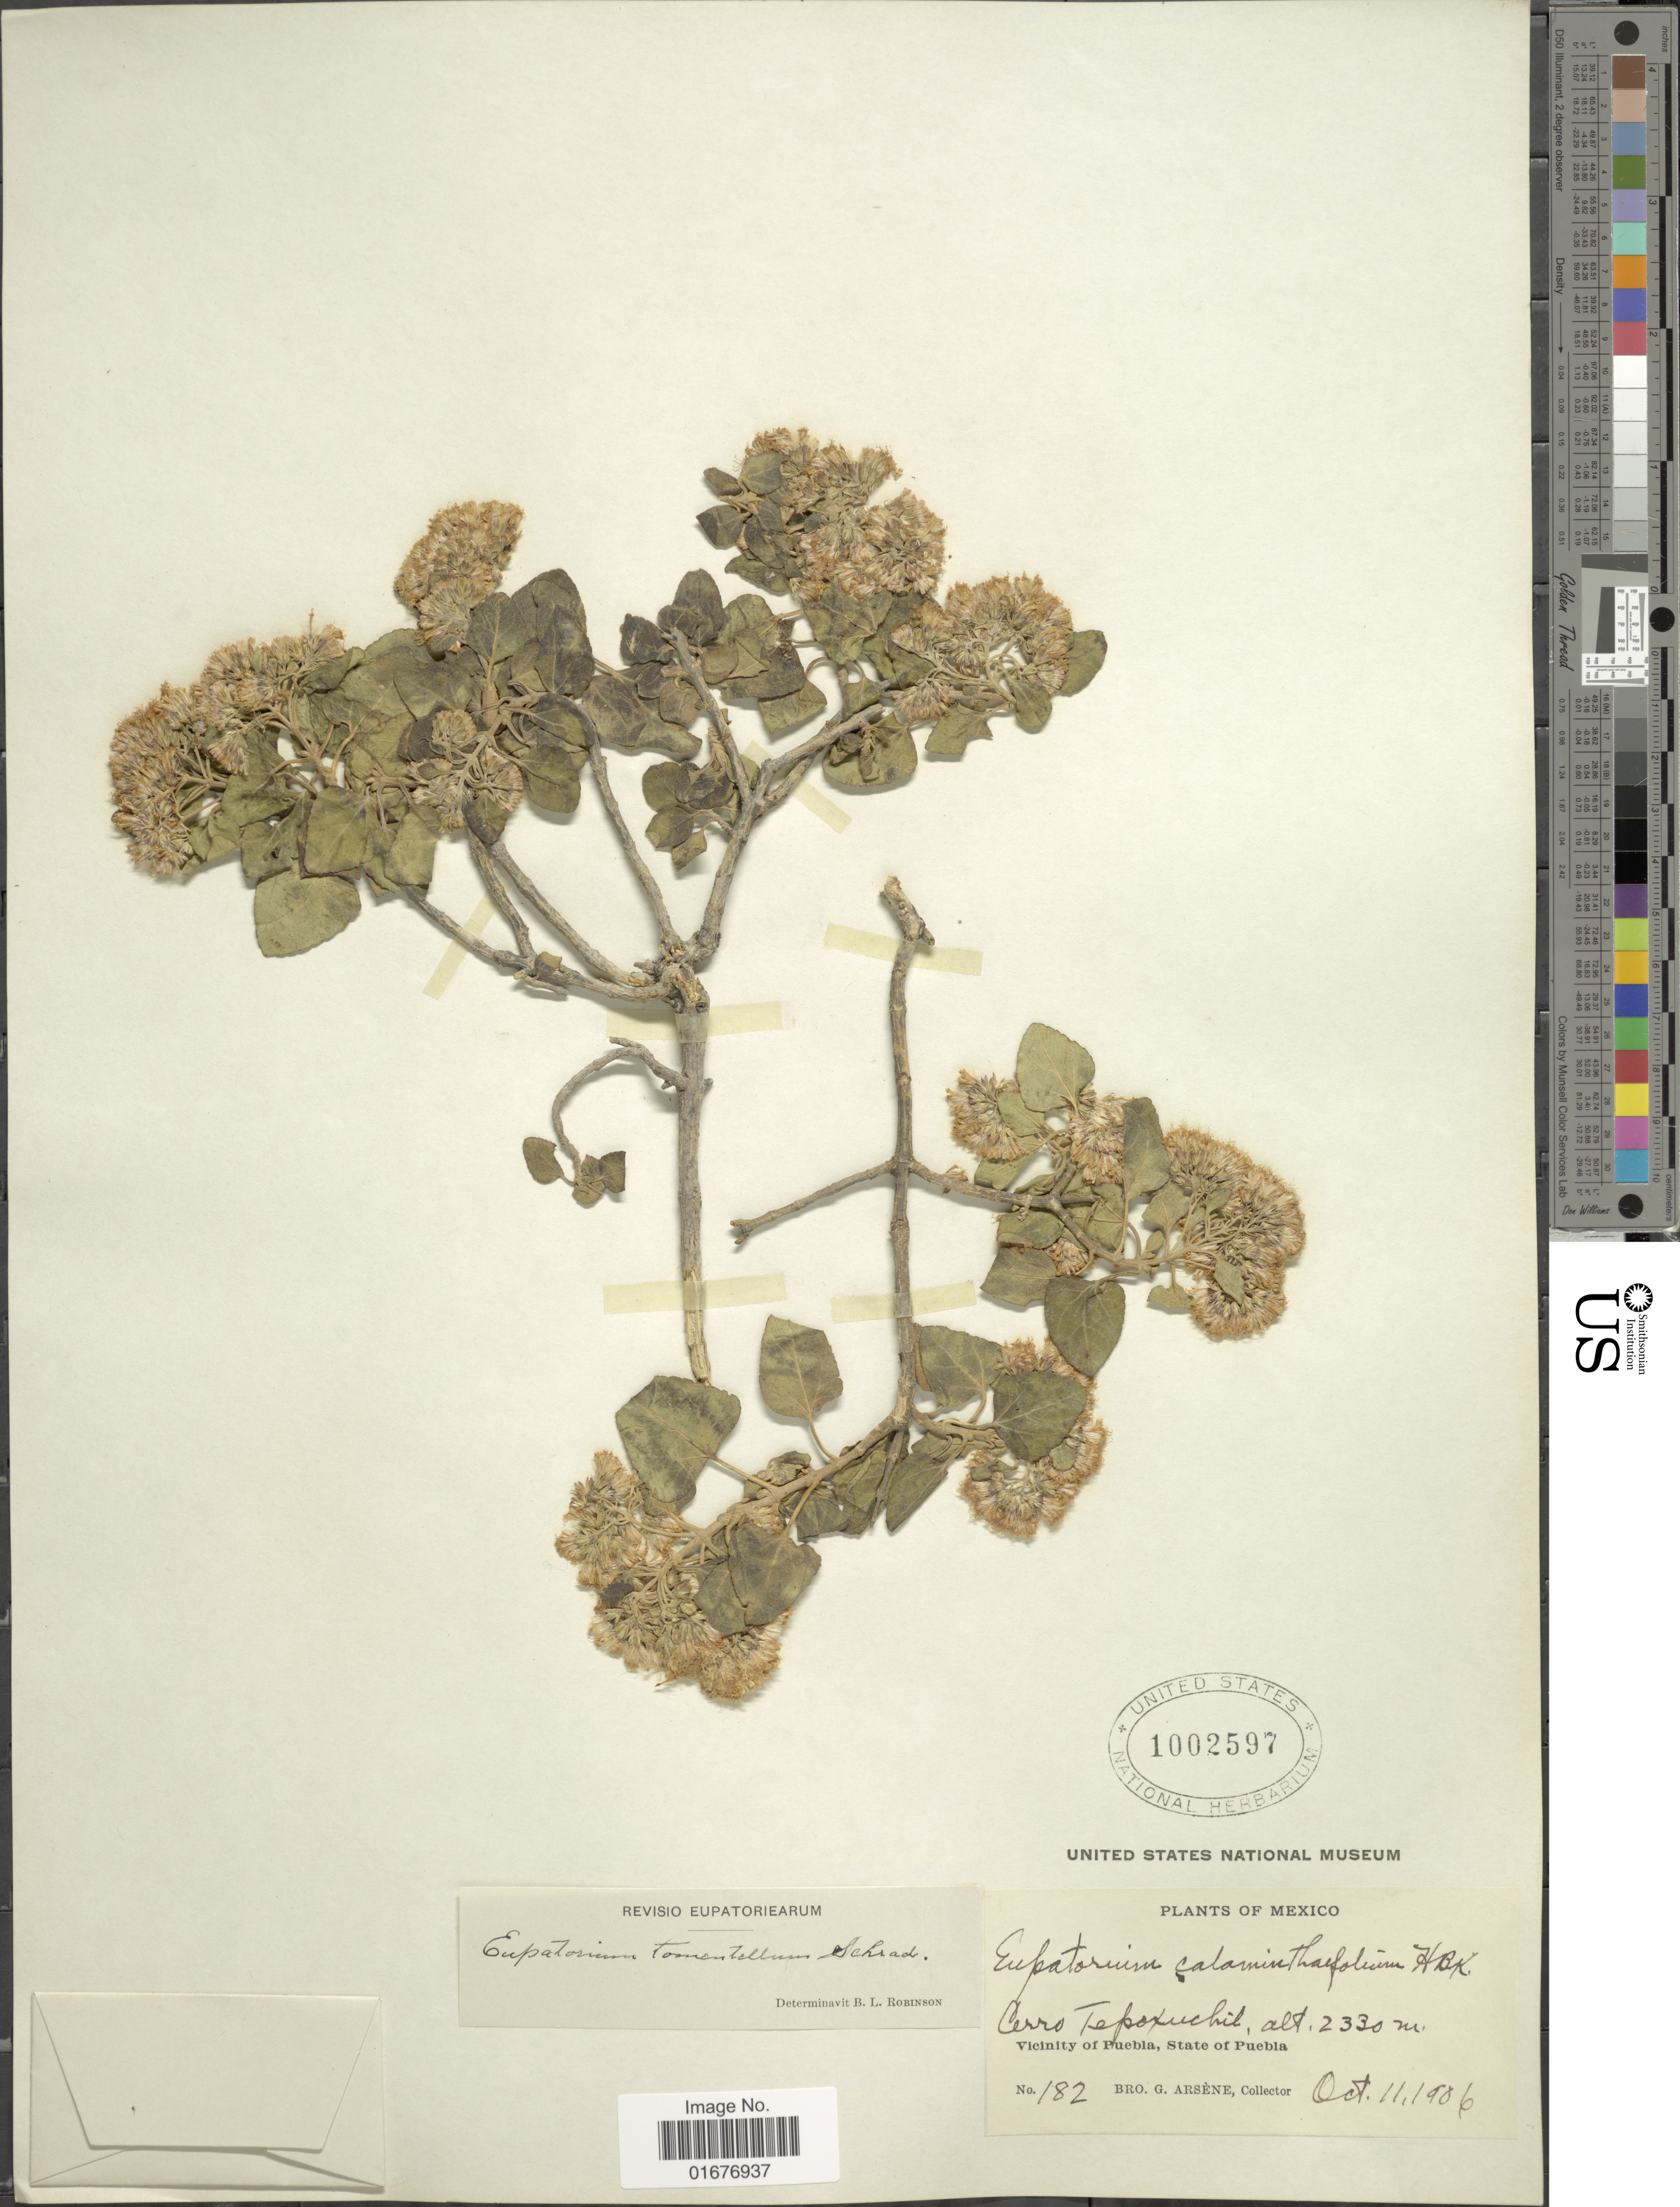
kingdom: Plantae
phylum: Tracheophyta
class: Magnoliopsida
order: Asterales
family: Asteraceae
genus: Ageratina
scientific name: Ageratina tomentella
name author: (Schrad.) R.M. King & H. Rob.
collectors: Bro. G. Arsène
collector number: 182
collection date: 1906-10-11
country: Mexico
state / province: Puebla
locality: Cero, Tepoxuchil, Vicinity of Puebla, State of Puebla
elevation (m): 2330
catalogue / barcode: US 1002597